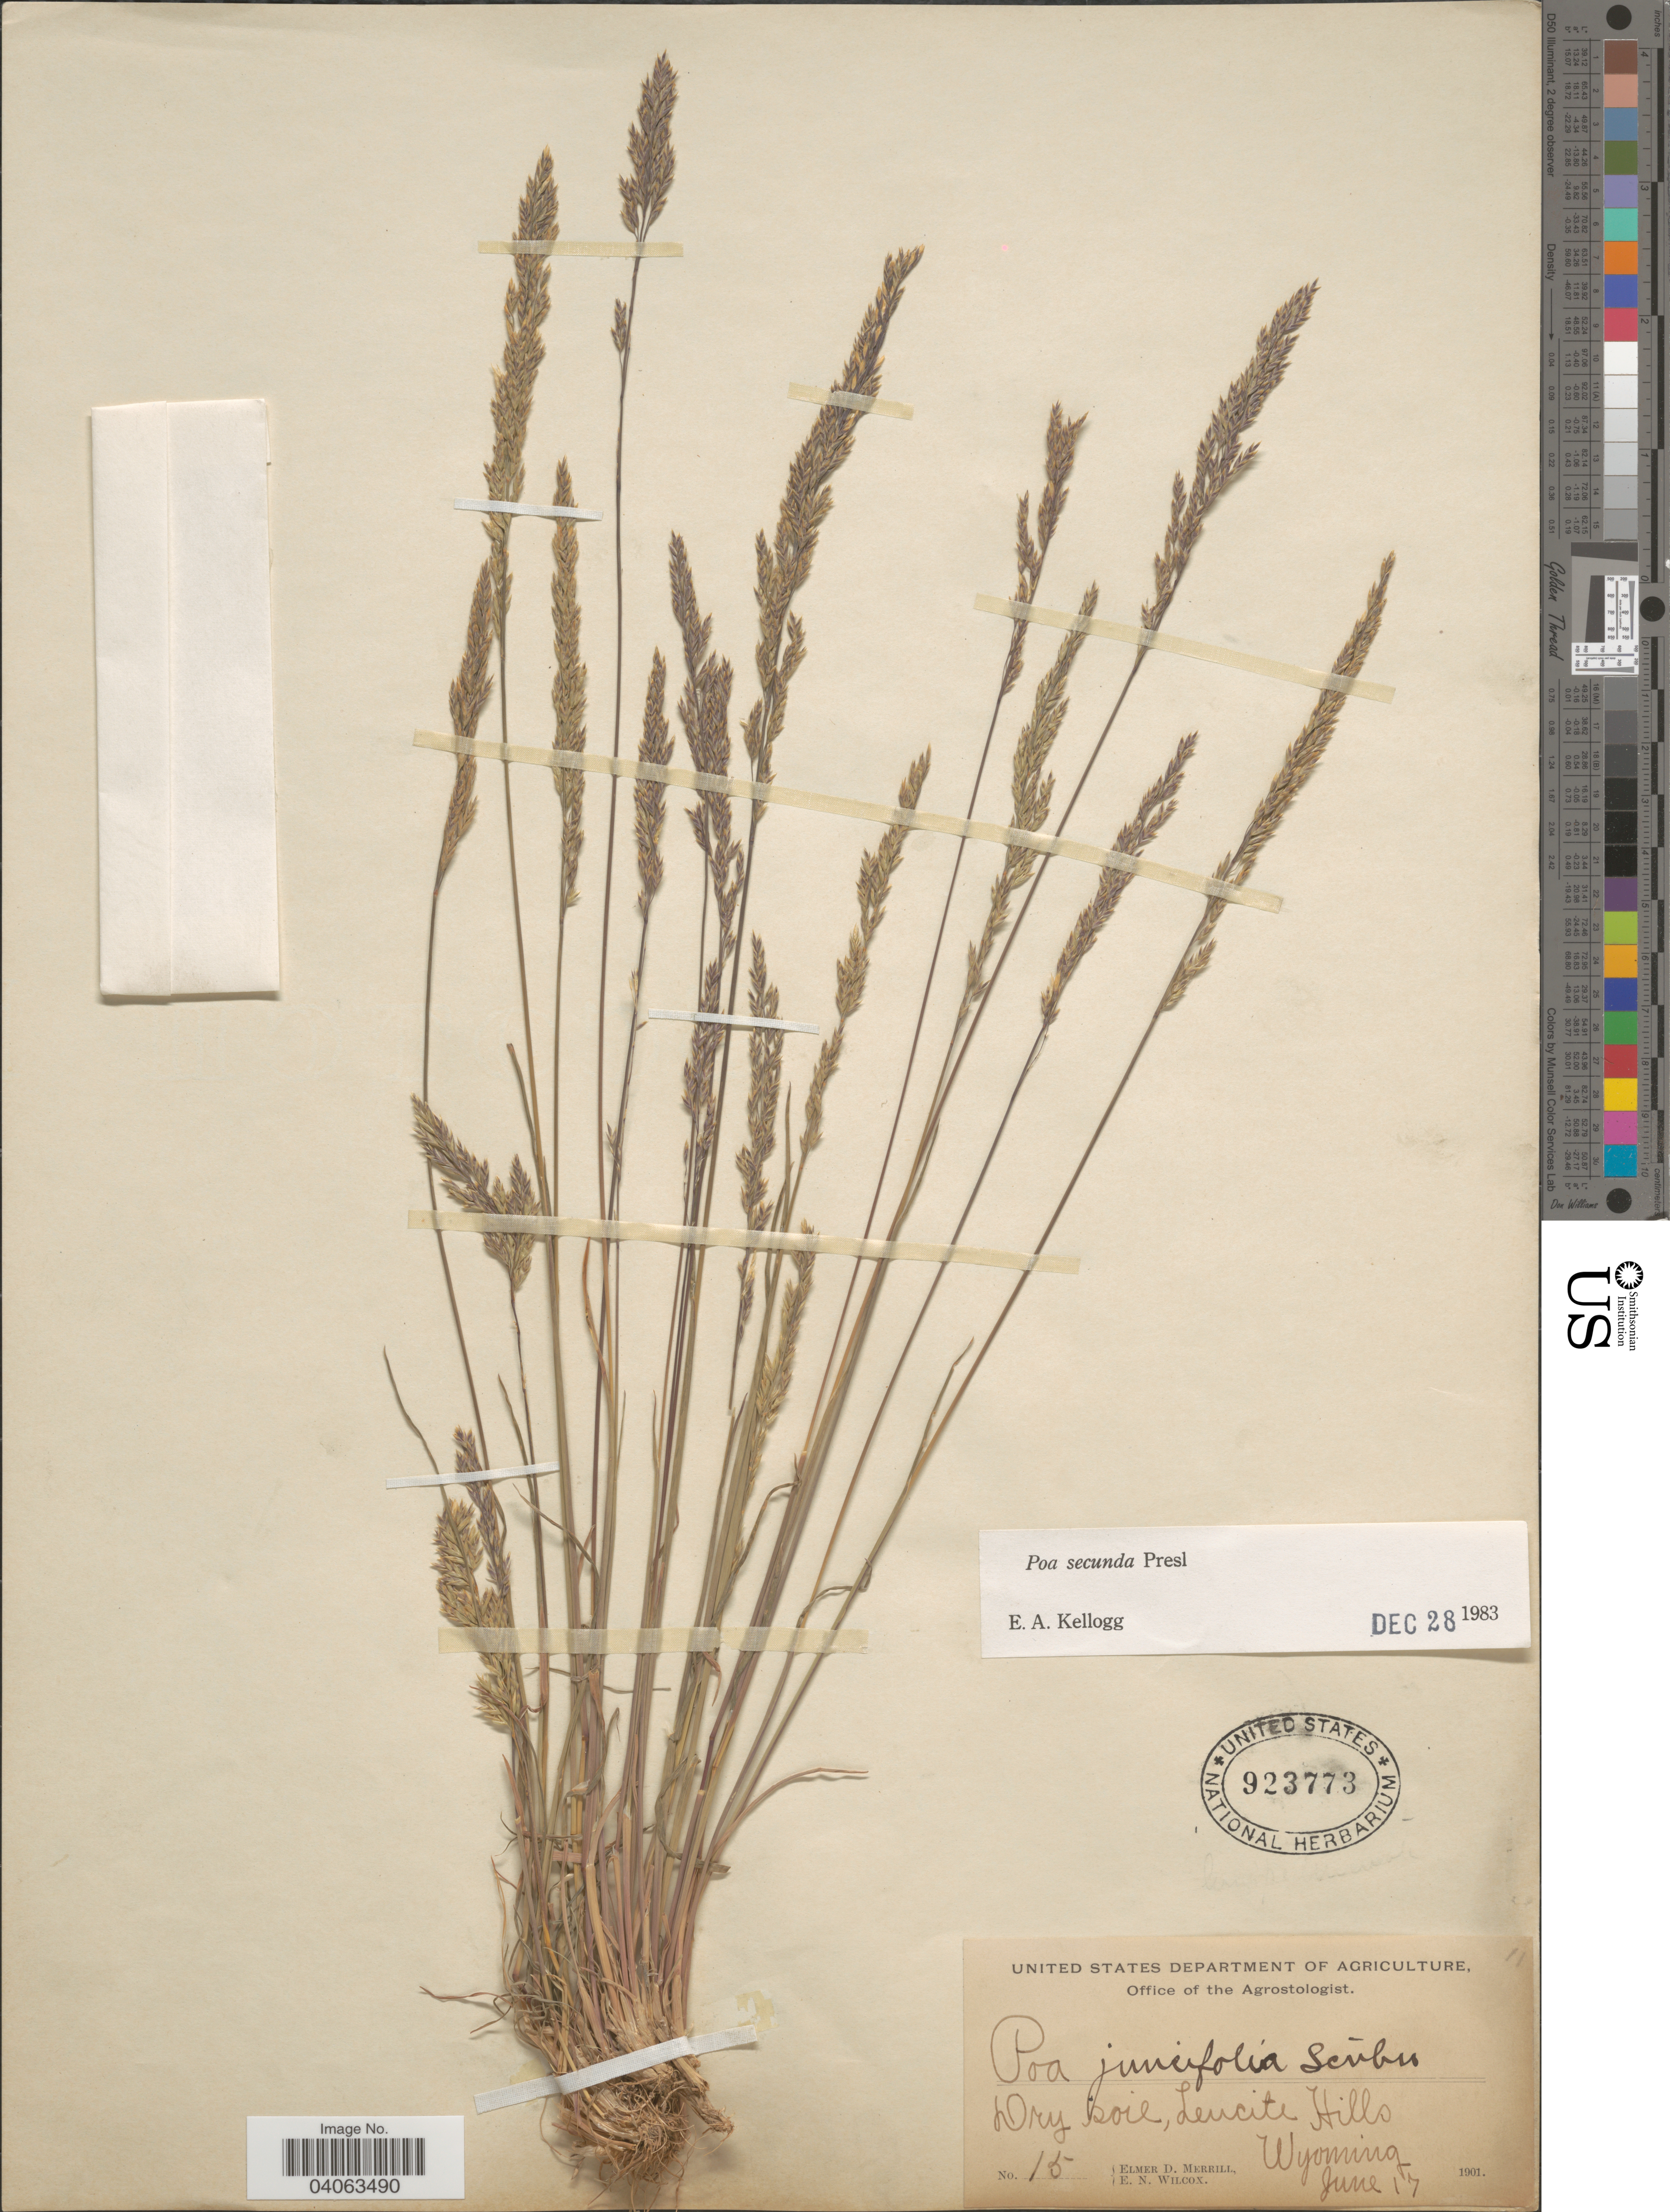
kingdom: Plantae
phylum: Tracheophyta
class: Liliopsida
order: Poales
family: Poaceae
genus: Poa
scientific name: Poa secunda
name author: J. Presl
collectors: E. D. Merrill & E. Wilcox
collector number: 15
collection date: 1901-06-17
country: United States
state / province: Wyoming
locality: Leucite Hills.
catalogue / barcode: US 923773